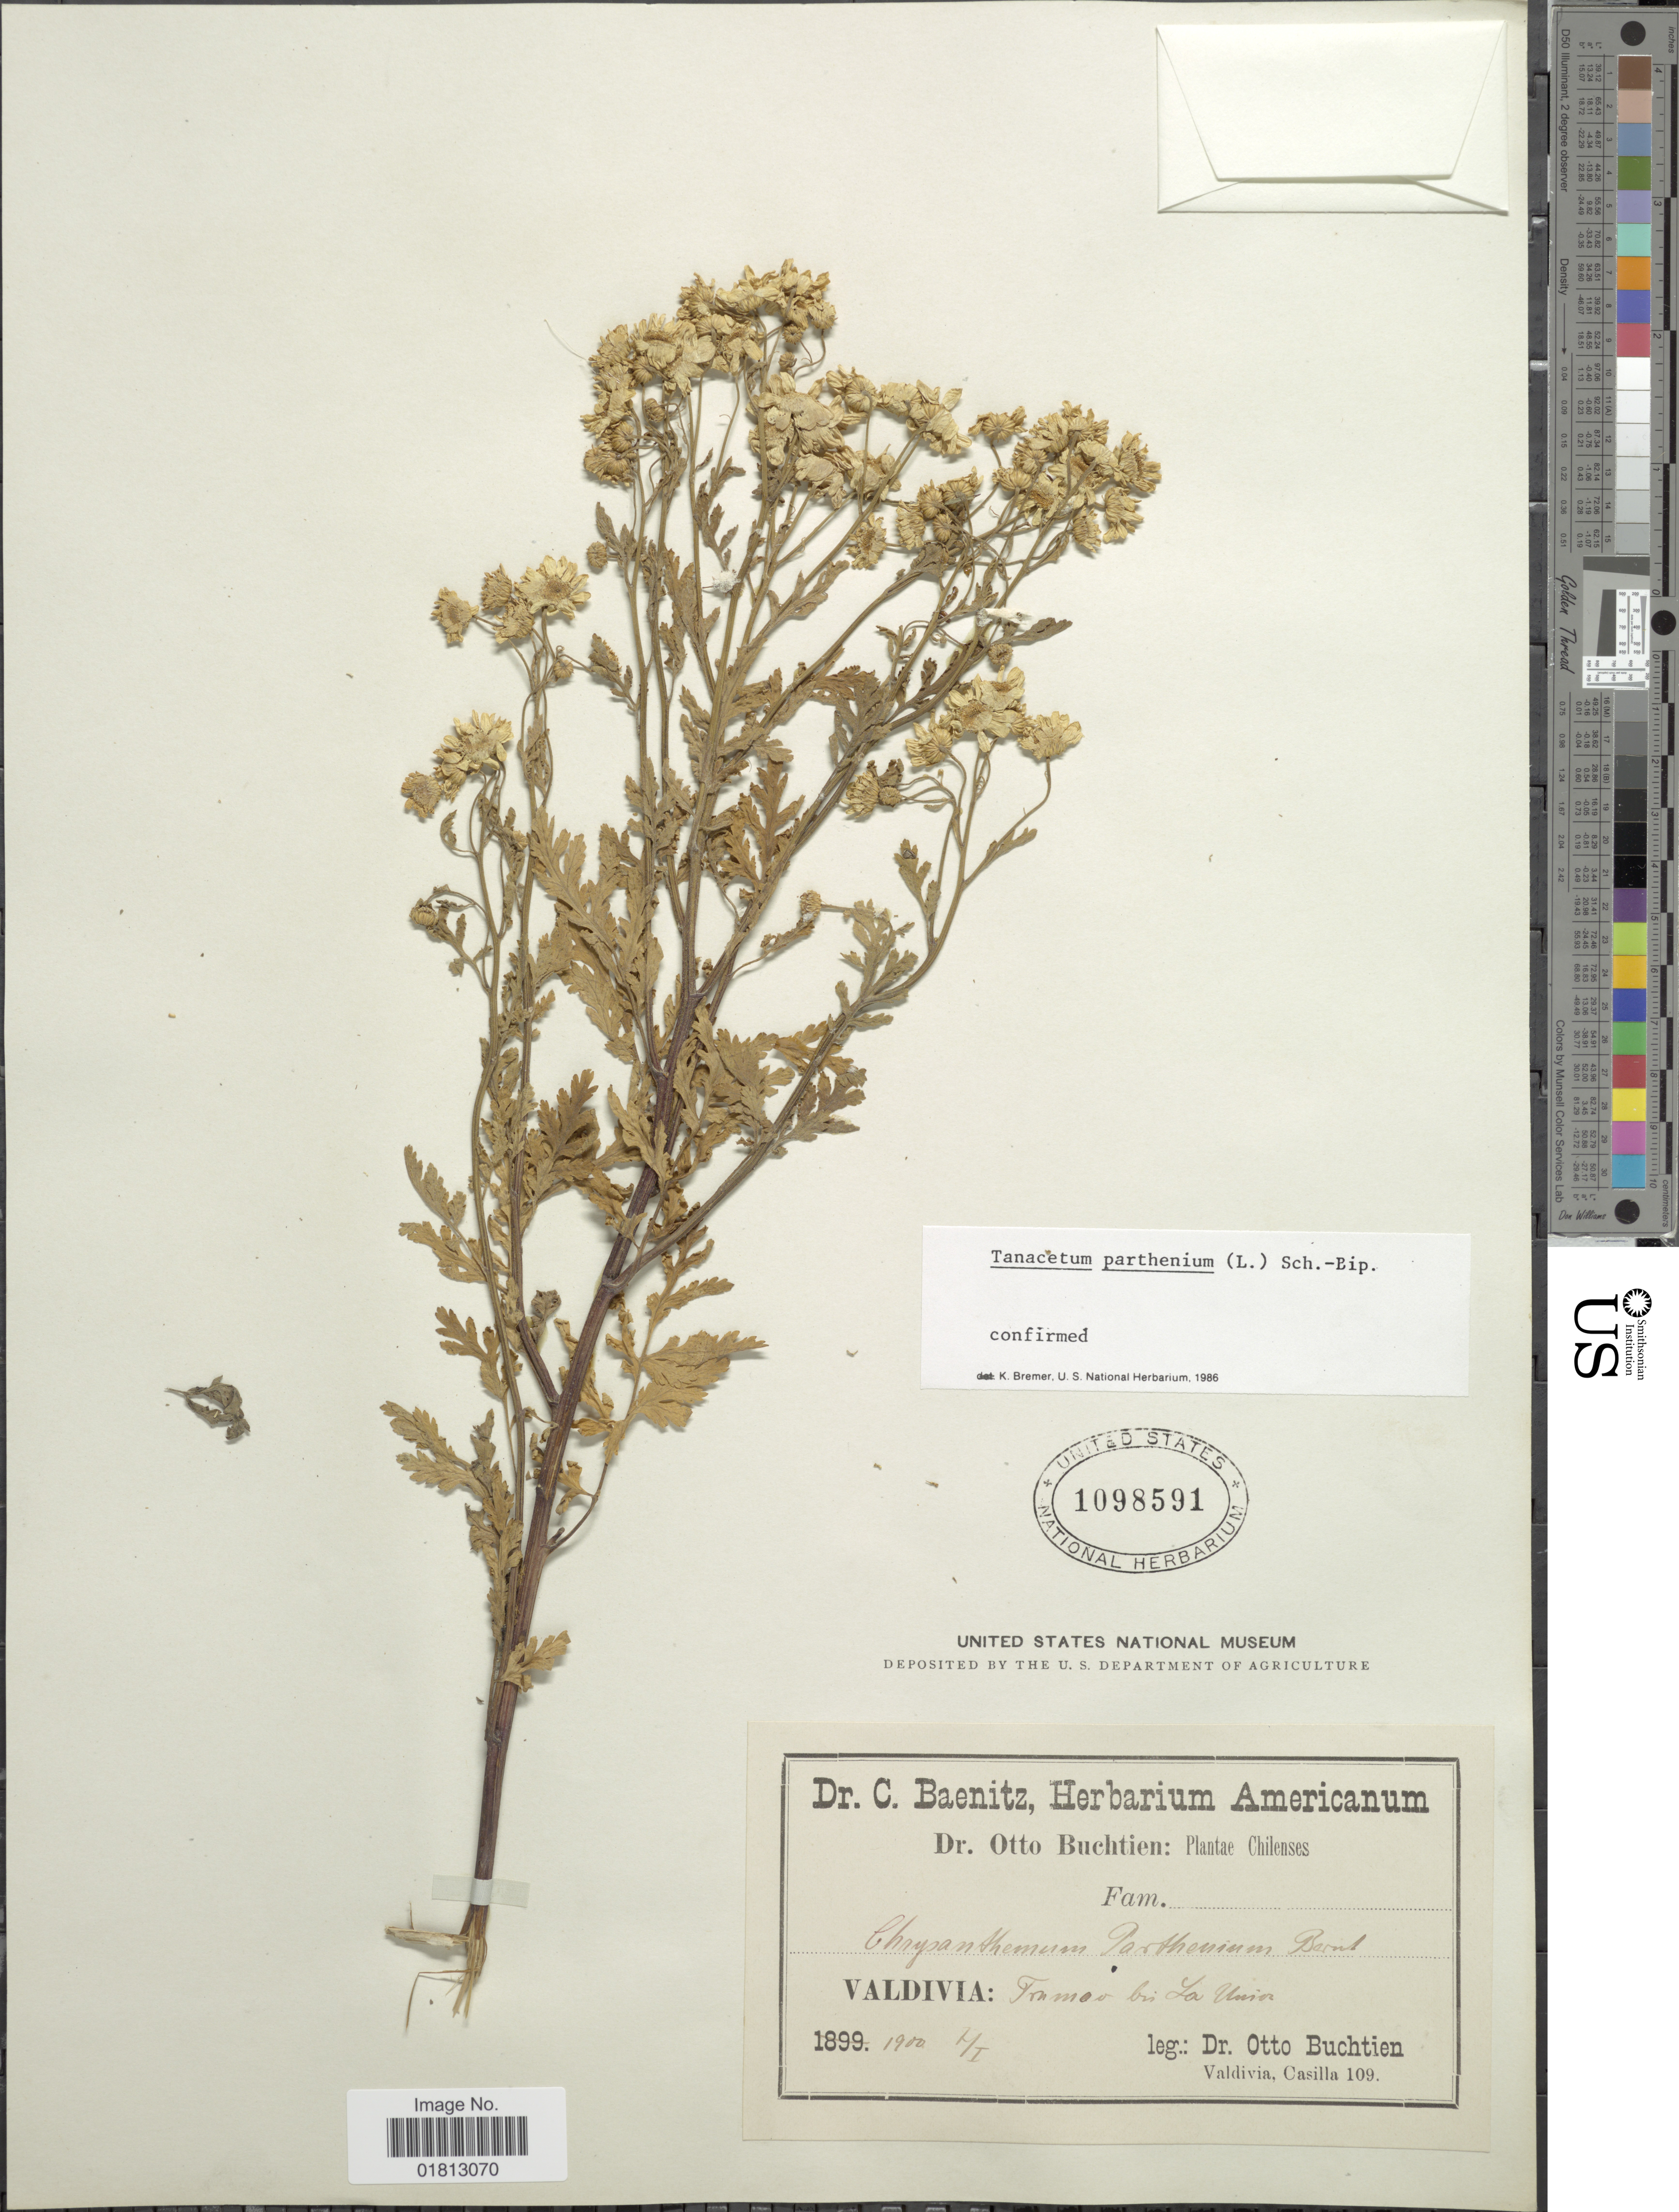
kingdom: Plantae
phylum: Tracheophyta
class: Magnoliopsida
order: Asterales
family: Asteraceae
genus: Tanacetum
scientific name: Tanacetum parthenium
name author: (L.) Sch. Bip.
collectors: O. Buchtien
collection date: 1900-01-02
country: Chile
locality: Valdivia: Tromo bis La Union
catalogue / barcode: US 1098591